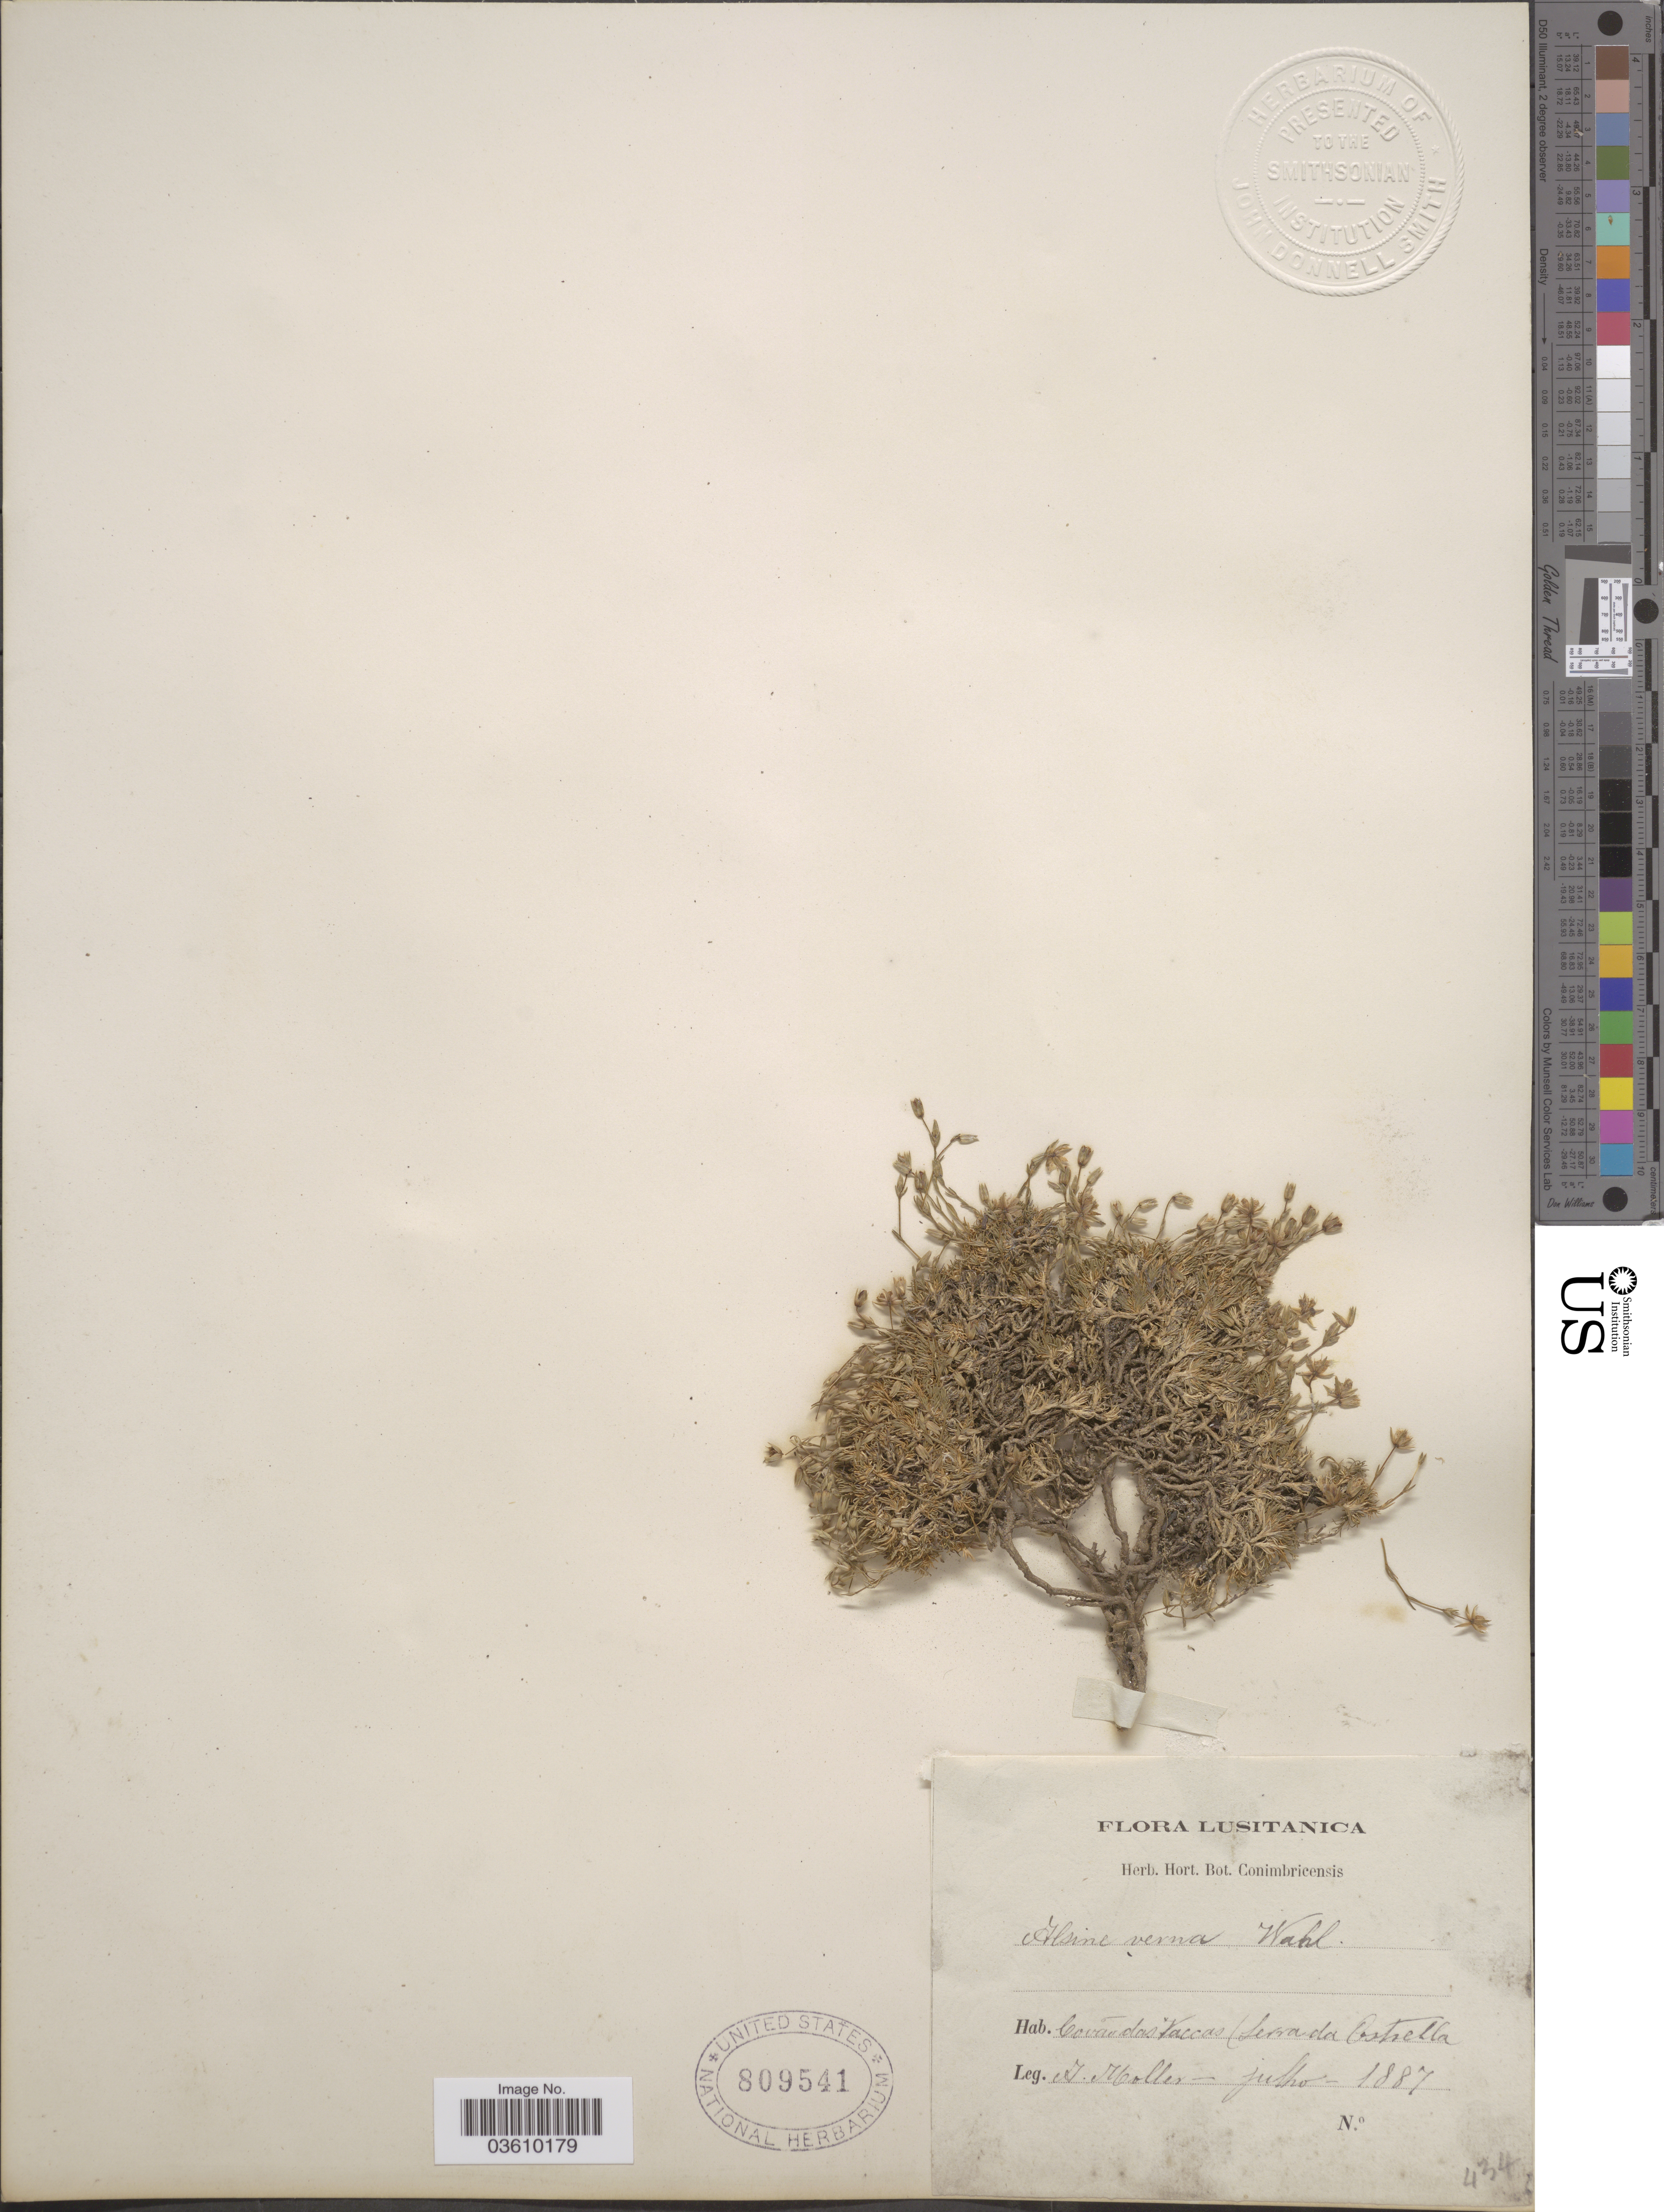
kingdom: Plantae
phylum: Tracheophyta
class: Magnoliopsida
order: Caryophyllales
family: Caryophyllaceae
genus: Stellaria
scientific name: Stellaria verna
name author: (L.) MacMill.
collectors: A. Moller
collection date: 1887-07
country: Portugal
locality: Lusitanica. Covão dos Vaccas (Serra da Estrella).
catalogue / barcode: US 809541